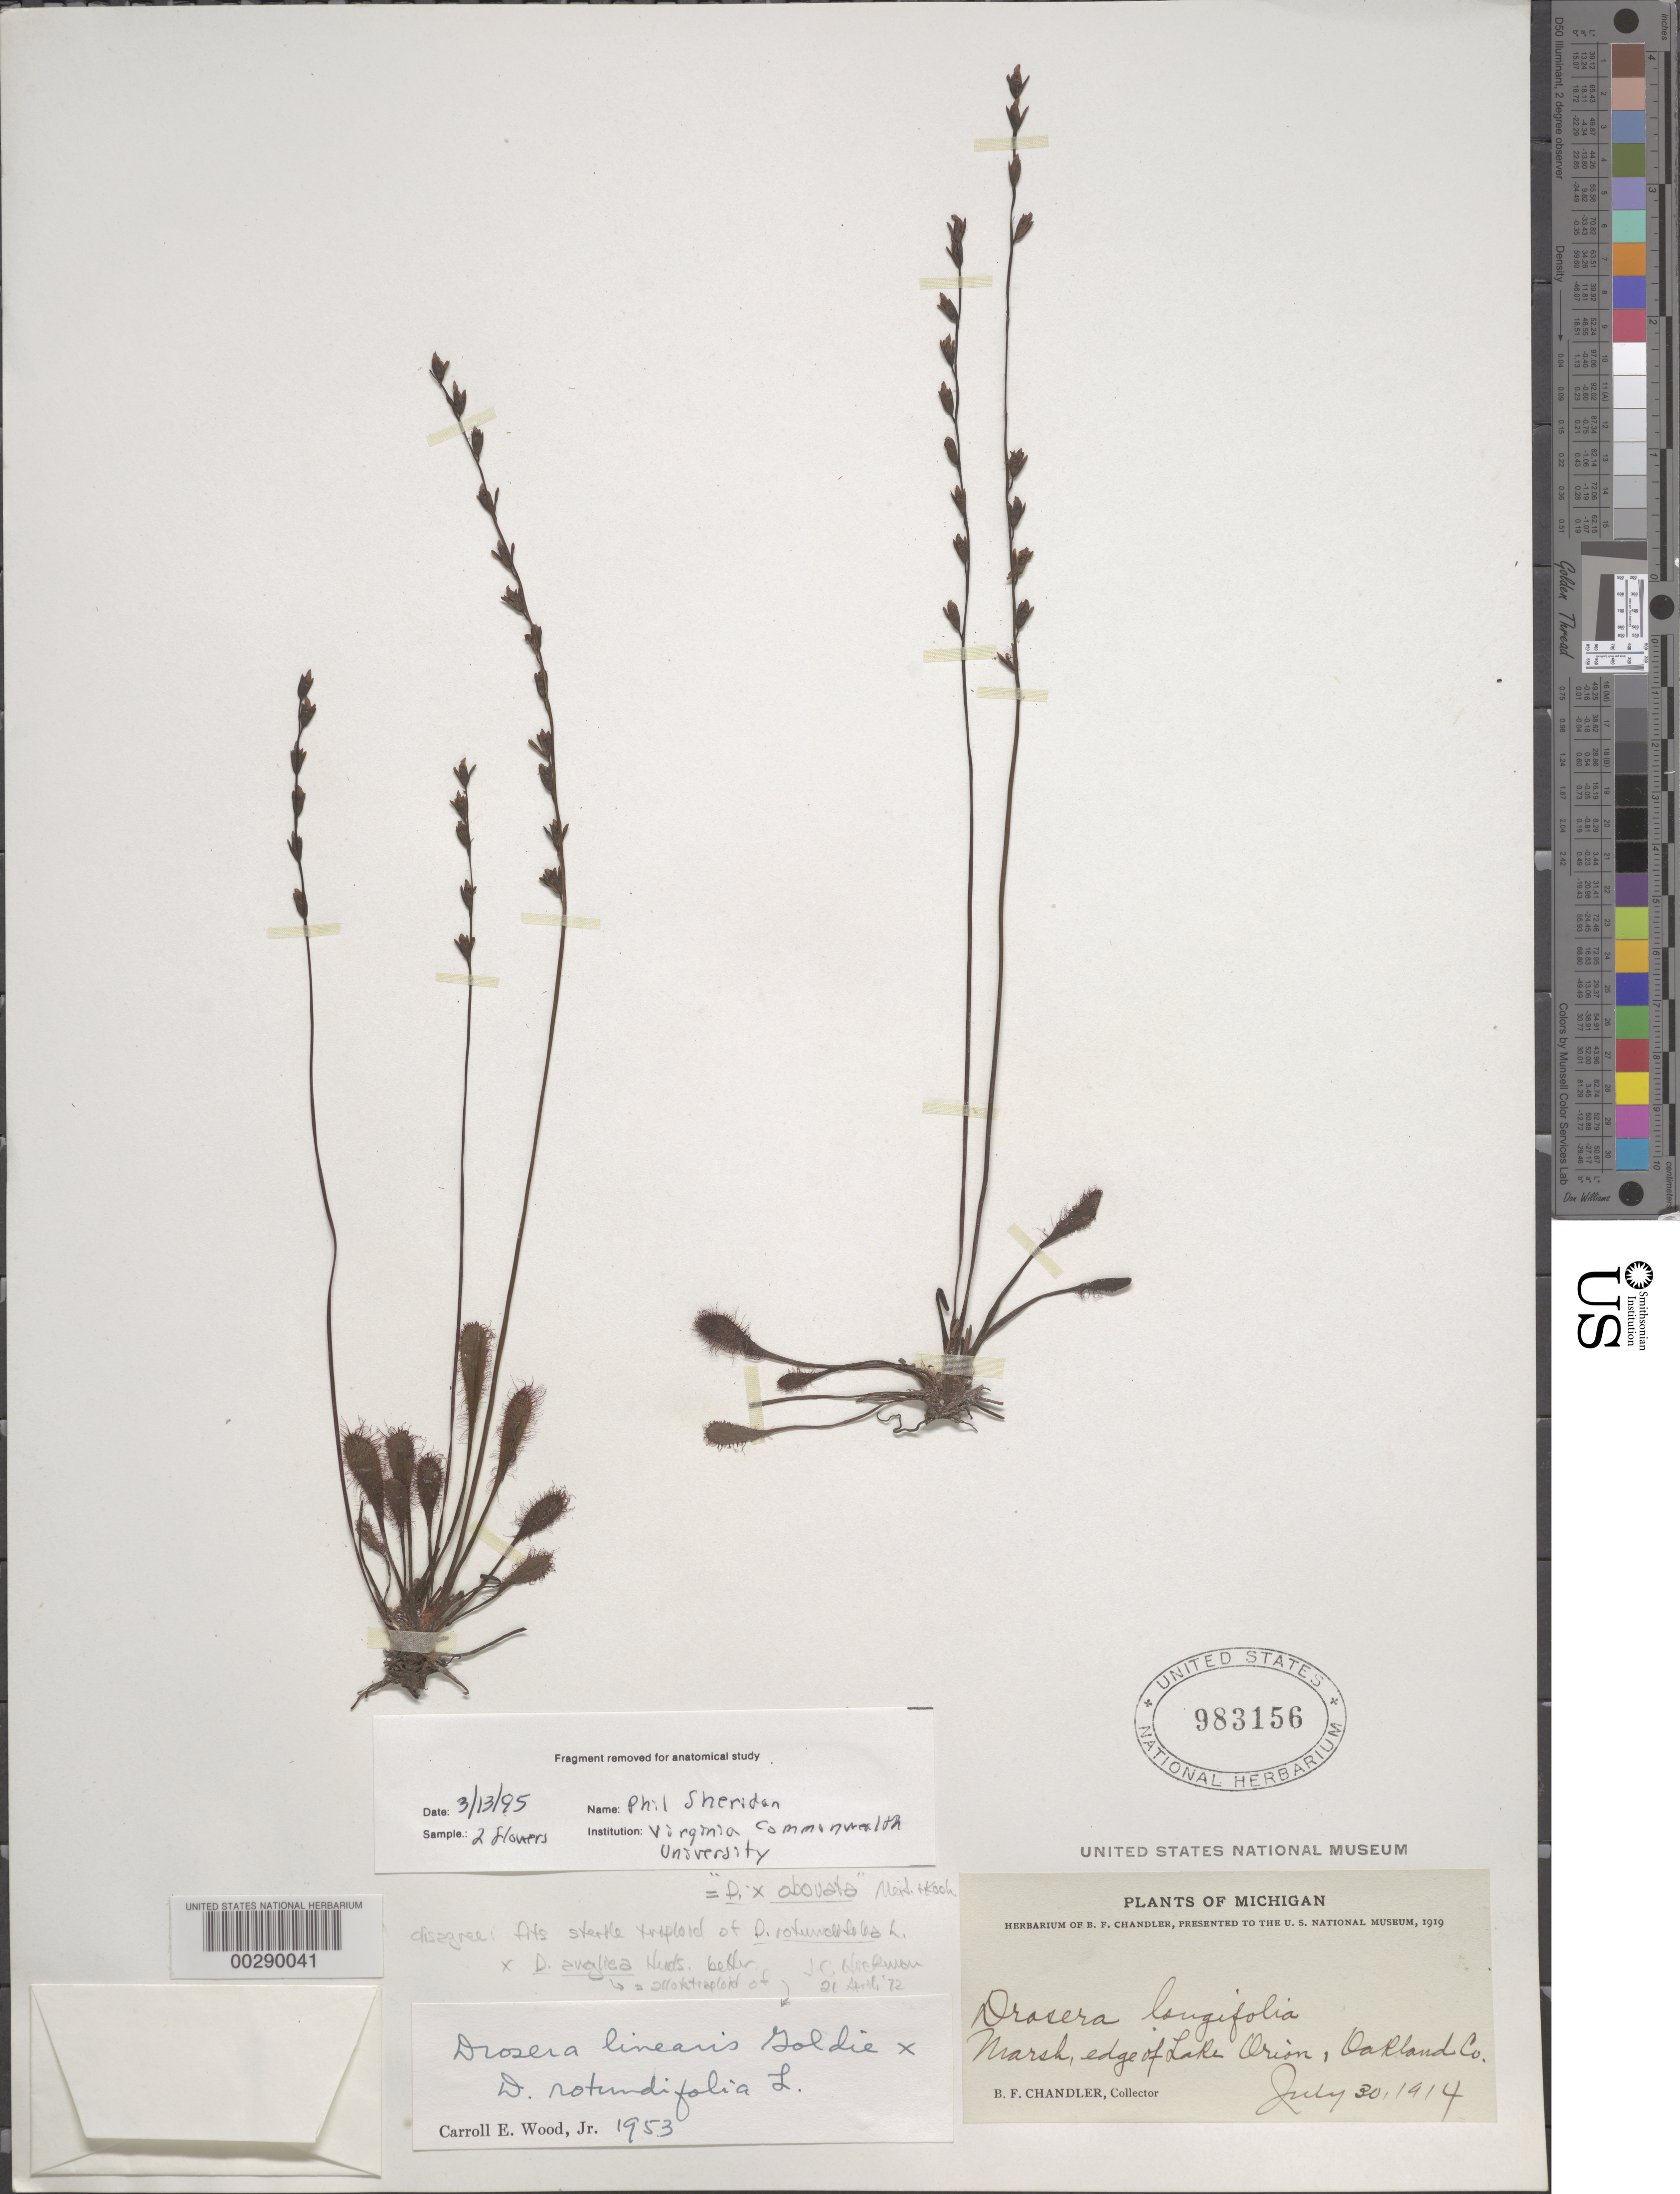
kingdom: Plantae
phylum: Tracheophyta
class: Magnoliopsida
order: Caryophyllales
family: Droseraceae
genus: Drosera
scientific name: Drosera obovata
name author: Mert. & Koch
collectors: B. F. Chandler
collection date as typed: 30 Jul 1914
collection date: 1914-07-30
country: United States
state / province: Michigan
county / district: Oakland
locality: Edge of lake orion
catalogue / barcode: US 983156